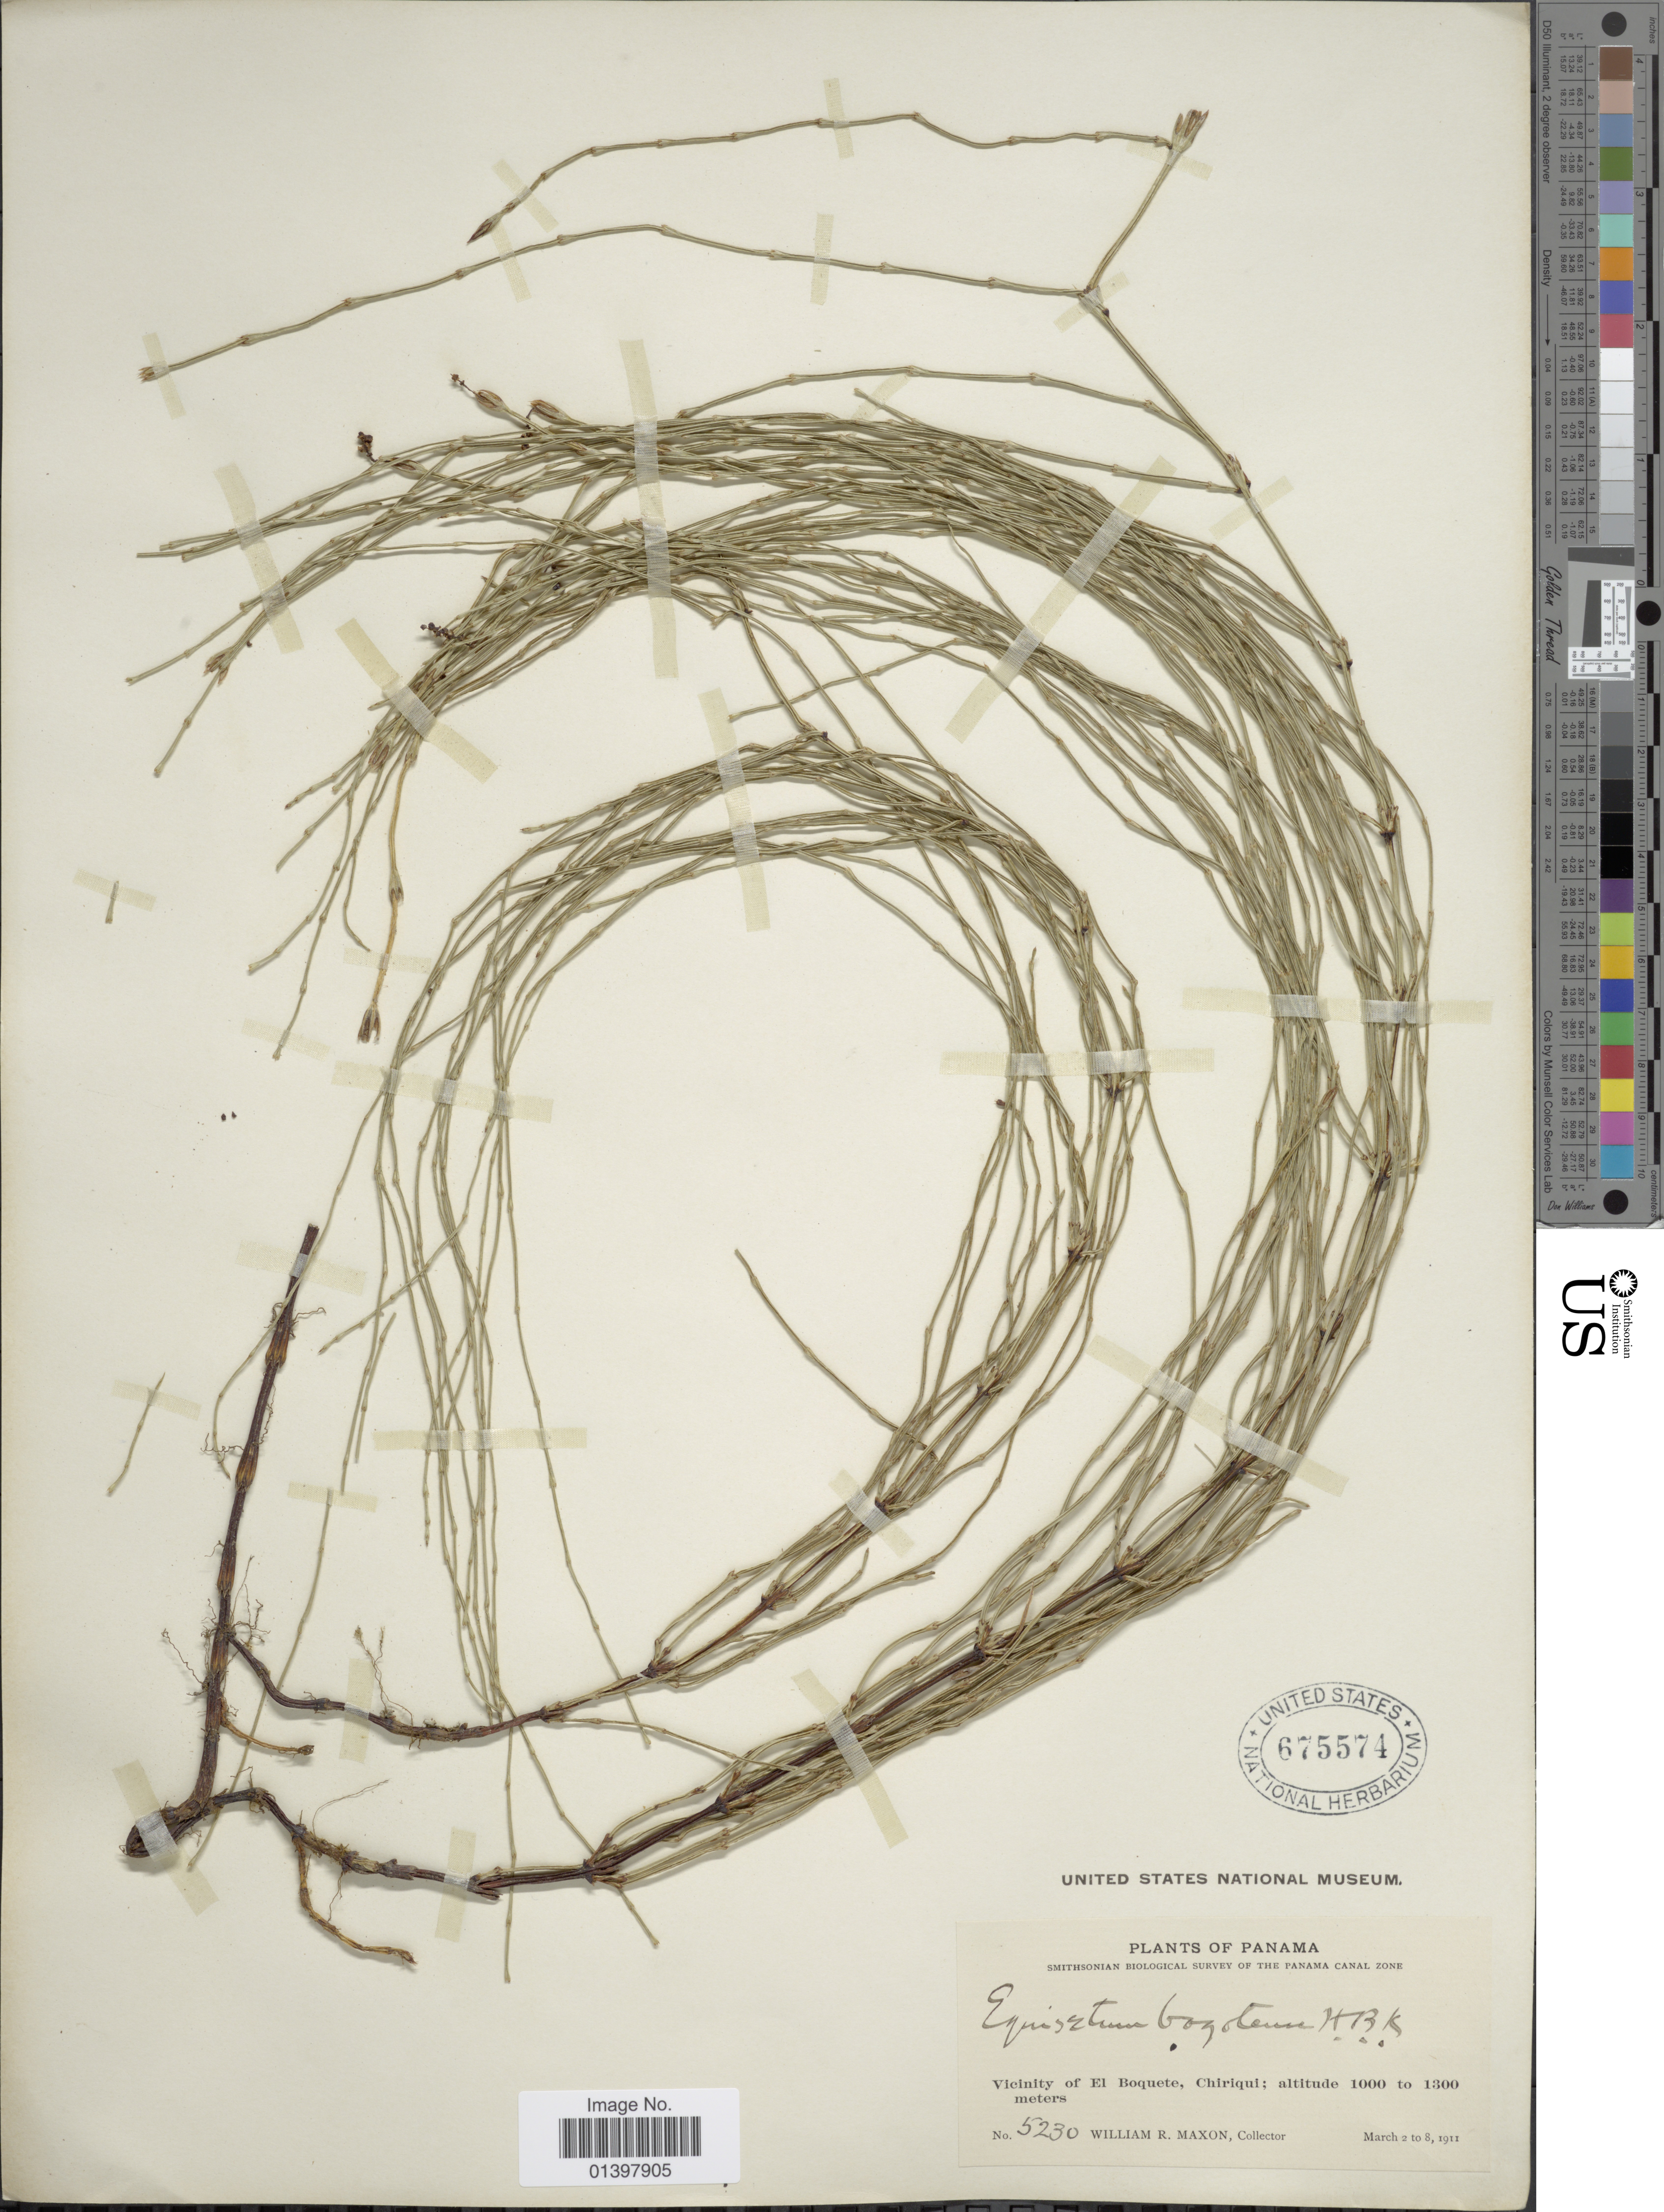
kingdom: Plantae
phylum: Tracheophyta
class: Polypodiopsida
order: Equisetales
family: Equisetaceae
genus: Equisetum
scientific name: Equisetum bogotense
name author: Kunth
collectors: W. R. Maxon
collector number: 5230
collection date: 1911-03-02/1911-03-08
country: Panama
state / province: Chiriqui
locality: Vicinity of El Boquete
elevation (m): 1000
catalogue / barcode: US 675574